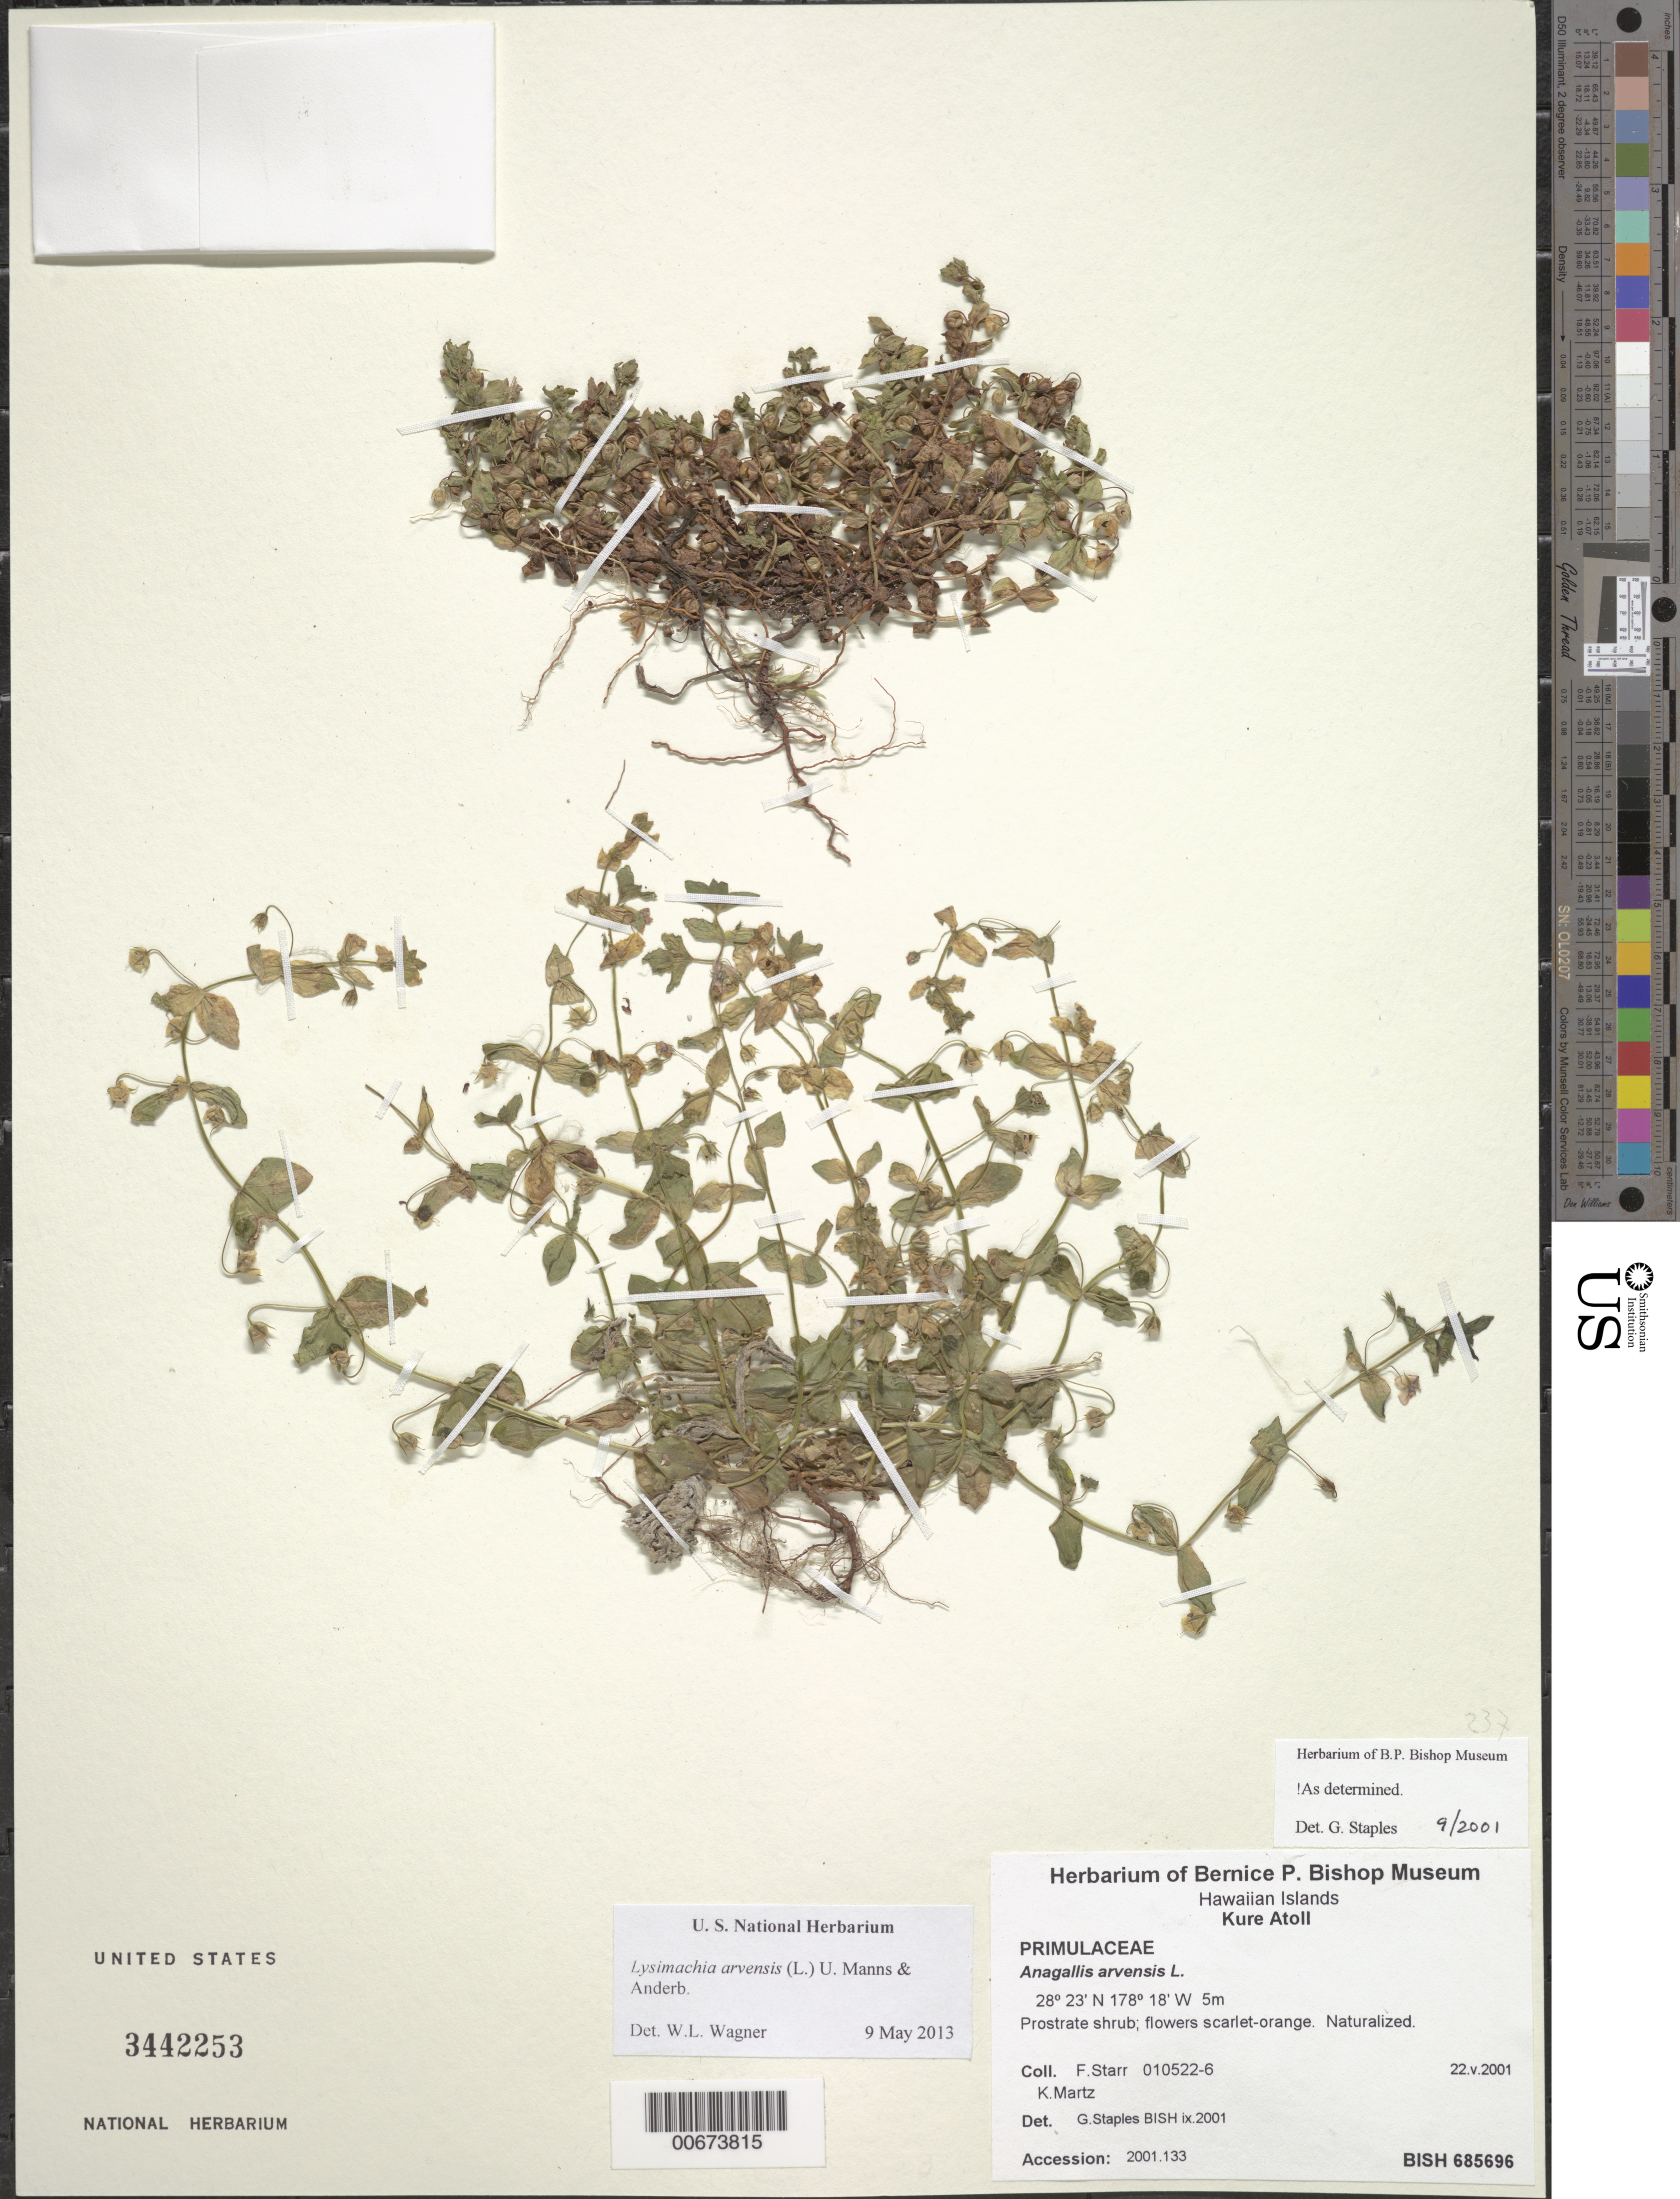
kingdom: Plantae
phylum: Tracheophyta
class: Magnoliopsida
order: Ericales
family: Primulaceae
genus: Lysimachia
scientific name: Lysimachia arvensis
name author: (L.) U. Manns & Anderb.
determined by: Wagner, W. L., (BOT), Smithsonian Institution - National Museum of Natural History (UNITED STATES)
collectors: F. Starr & K. Martz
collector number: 010522-6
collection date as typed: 22 May 2001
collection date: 2001-05-22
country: United States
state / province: Hawaii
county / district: Honolulu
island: Kure Atoll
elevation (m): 5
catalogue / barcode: US 3442253